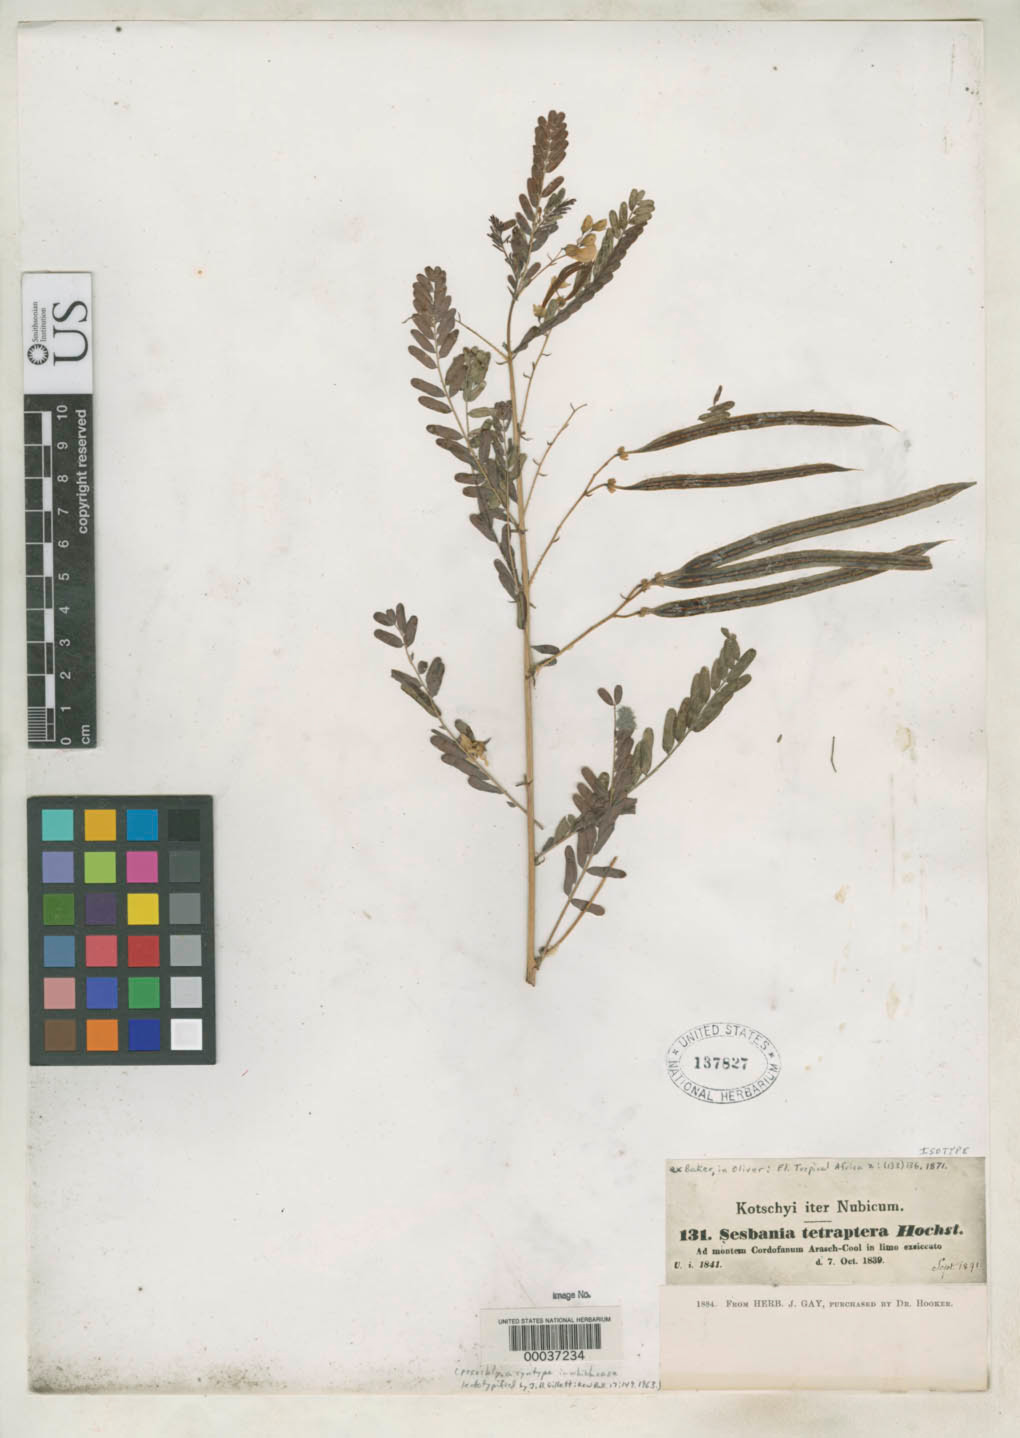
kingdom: Plantae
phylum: Tracheophyta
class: Magnoliopsida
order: Fabales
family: Fabaceae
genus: Sesbania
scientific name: Sesbania tetraptera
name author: Hochst. ex M.S. Baker in Oliv.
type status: Isolectotype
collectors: K. G. Kotschy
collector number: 131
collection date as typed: Sep 1841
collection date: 1841-09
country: Sudan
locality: "Nile Land, Nubia"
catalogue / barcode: US 137827